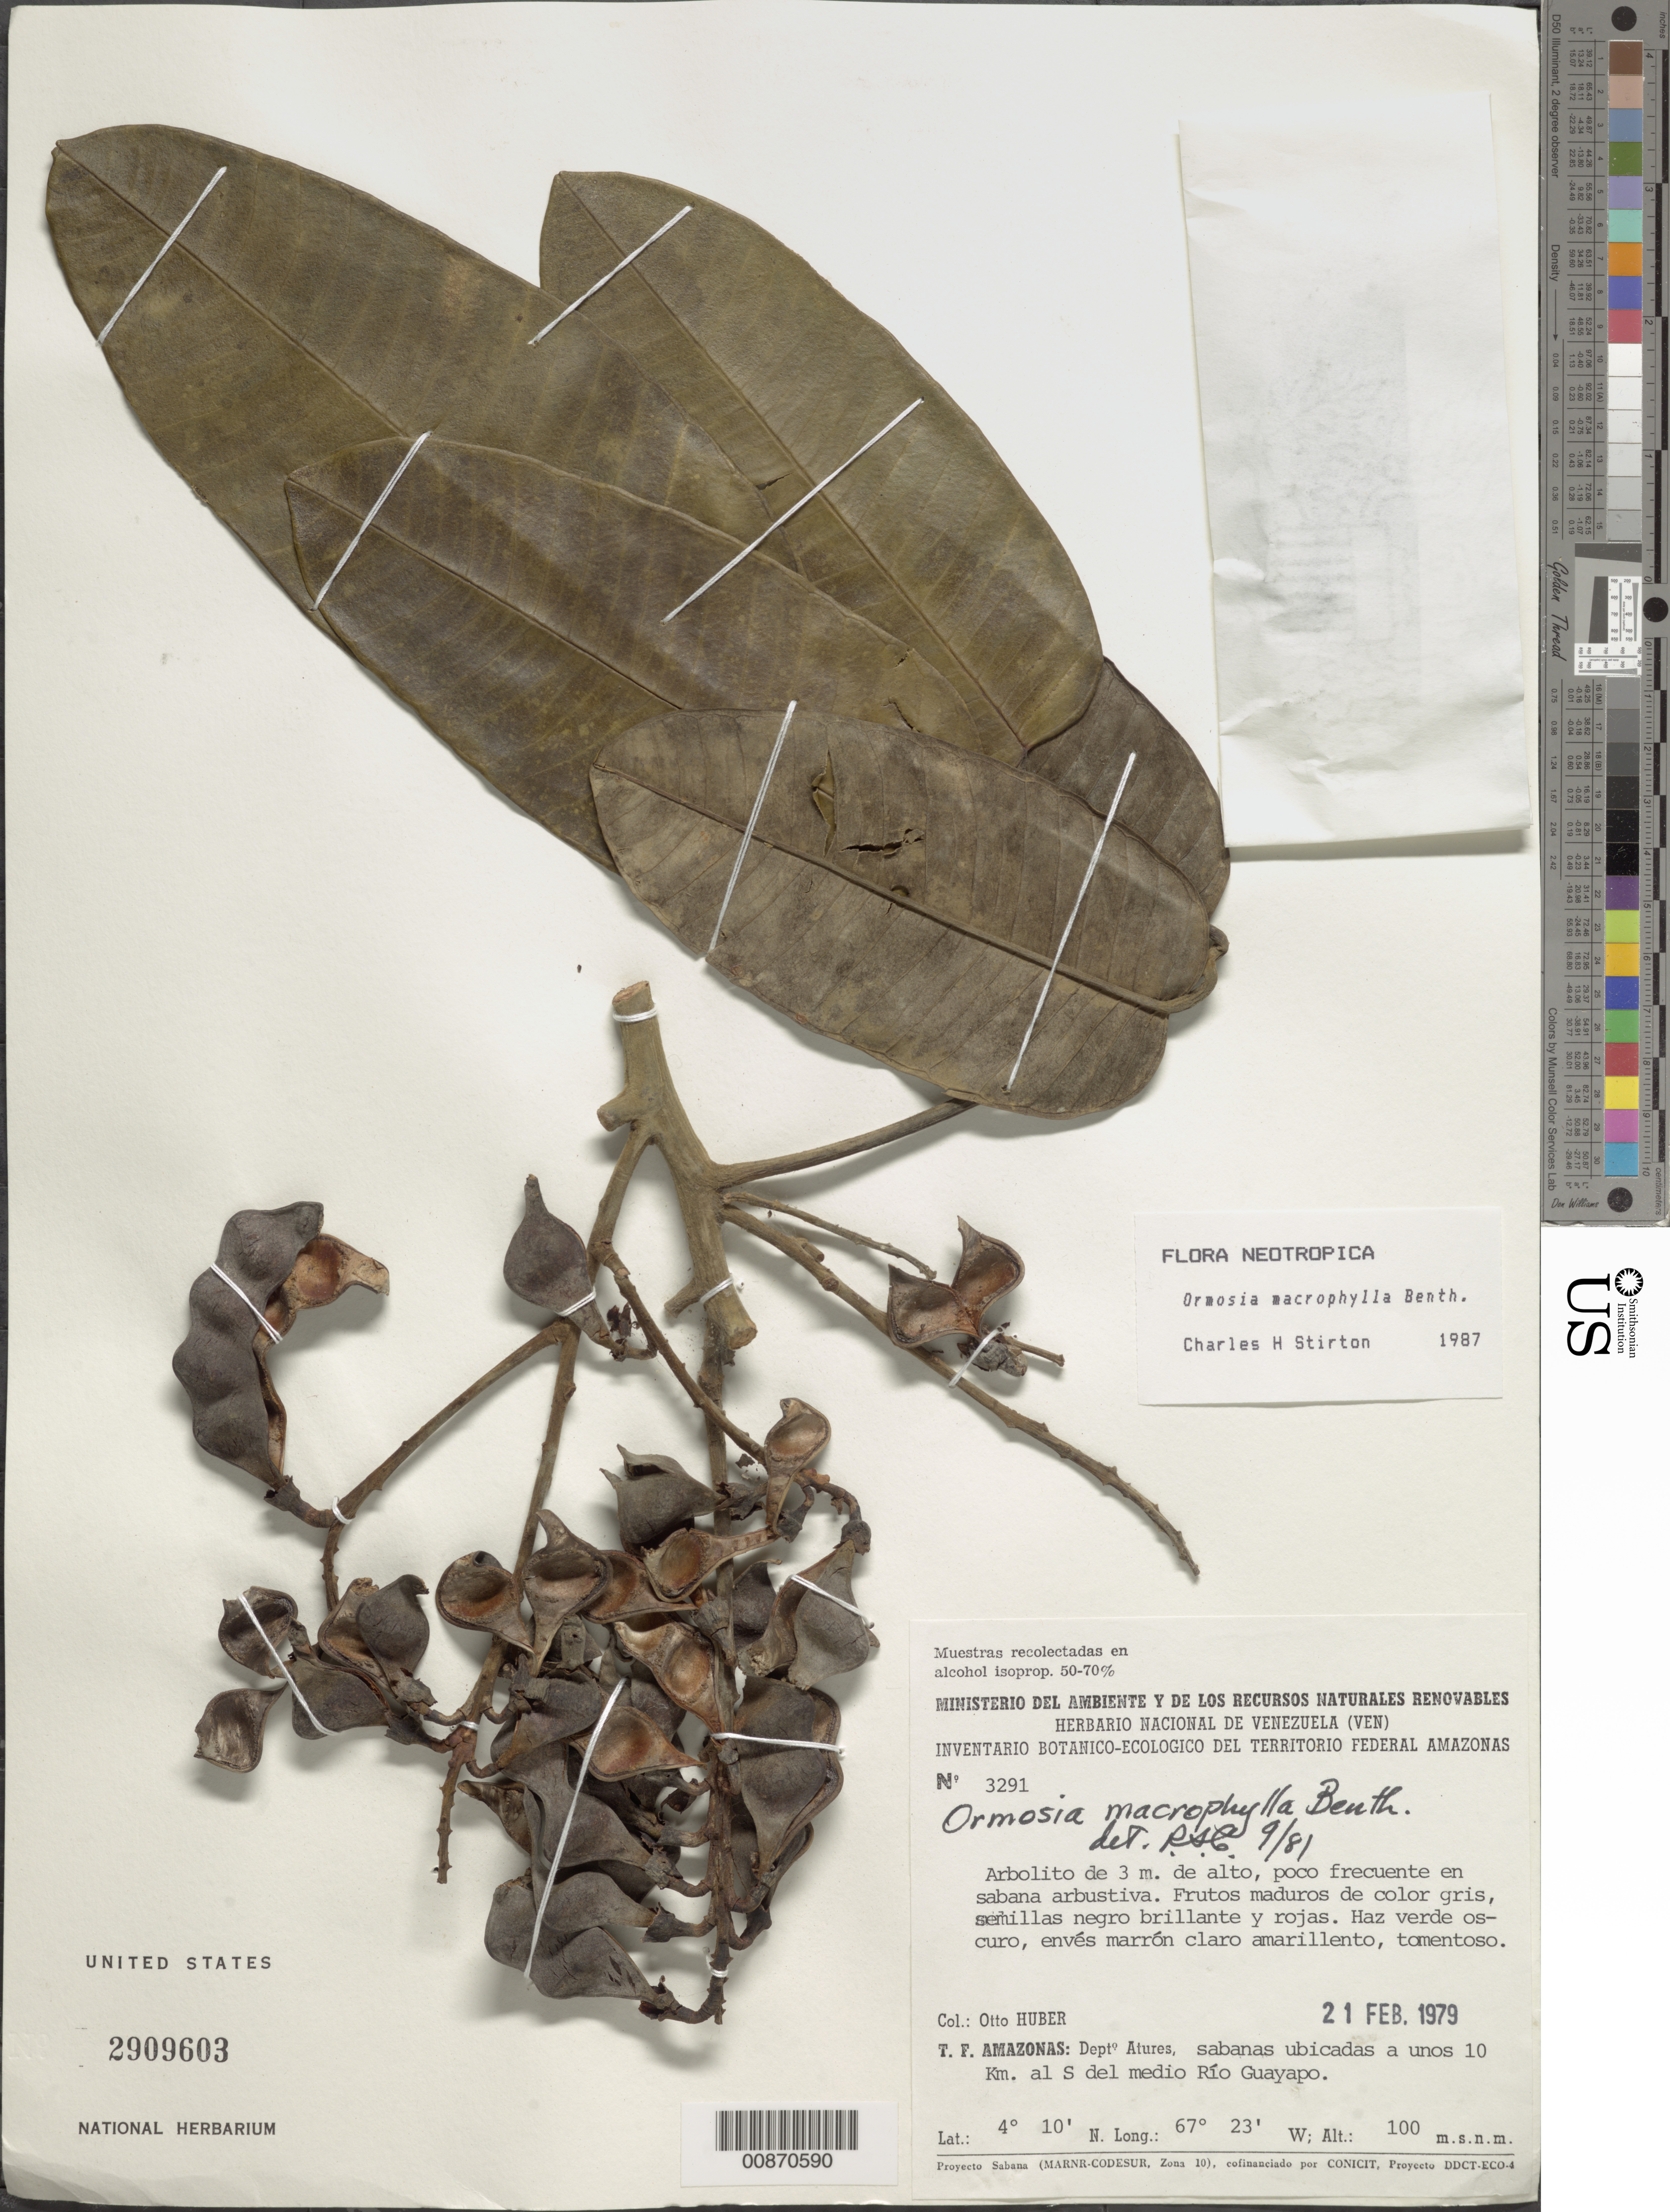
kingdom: Plantae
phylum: Tracheophyta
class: Magnoliopsida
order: Fabales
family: Fabaceae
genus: Ormosia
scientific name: Ormosia macrophylla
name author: Benth.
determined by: Stirton, Charles H.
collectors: O. Huber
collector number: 3291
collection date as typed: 21-Feb-79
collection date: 1979-02-21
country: Venezuela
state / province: Amazonas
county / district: Atures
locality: Río Guayapo medio, a unos 10 km al S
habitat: Sabana arbustiva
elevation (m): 100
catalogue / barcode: US 2909603